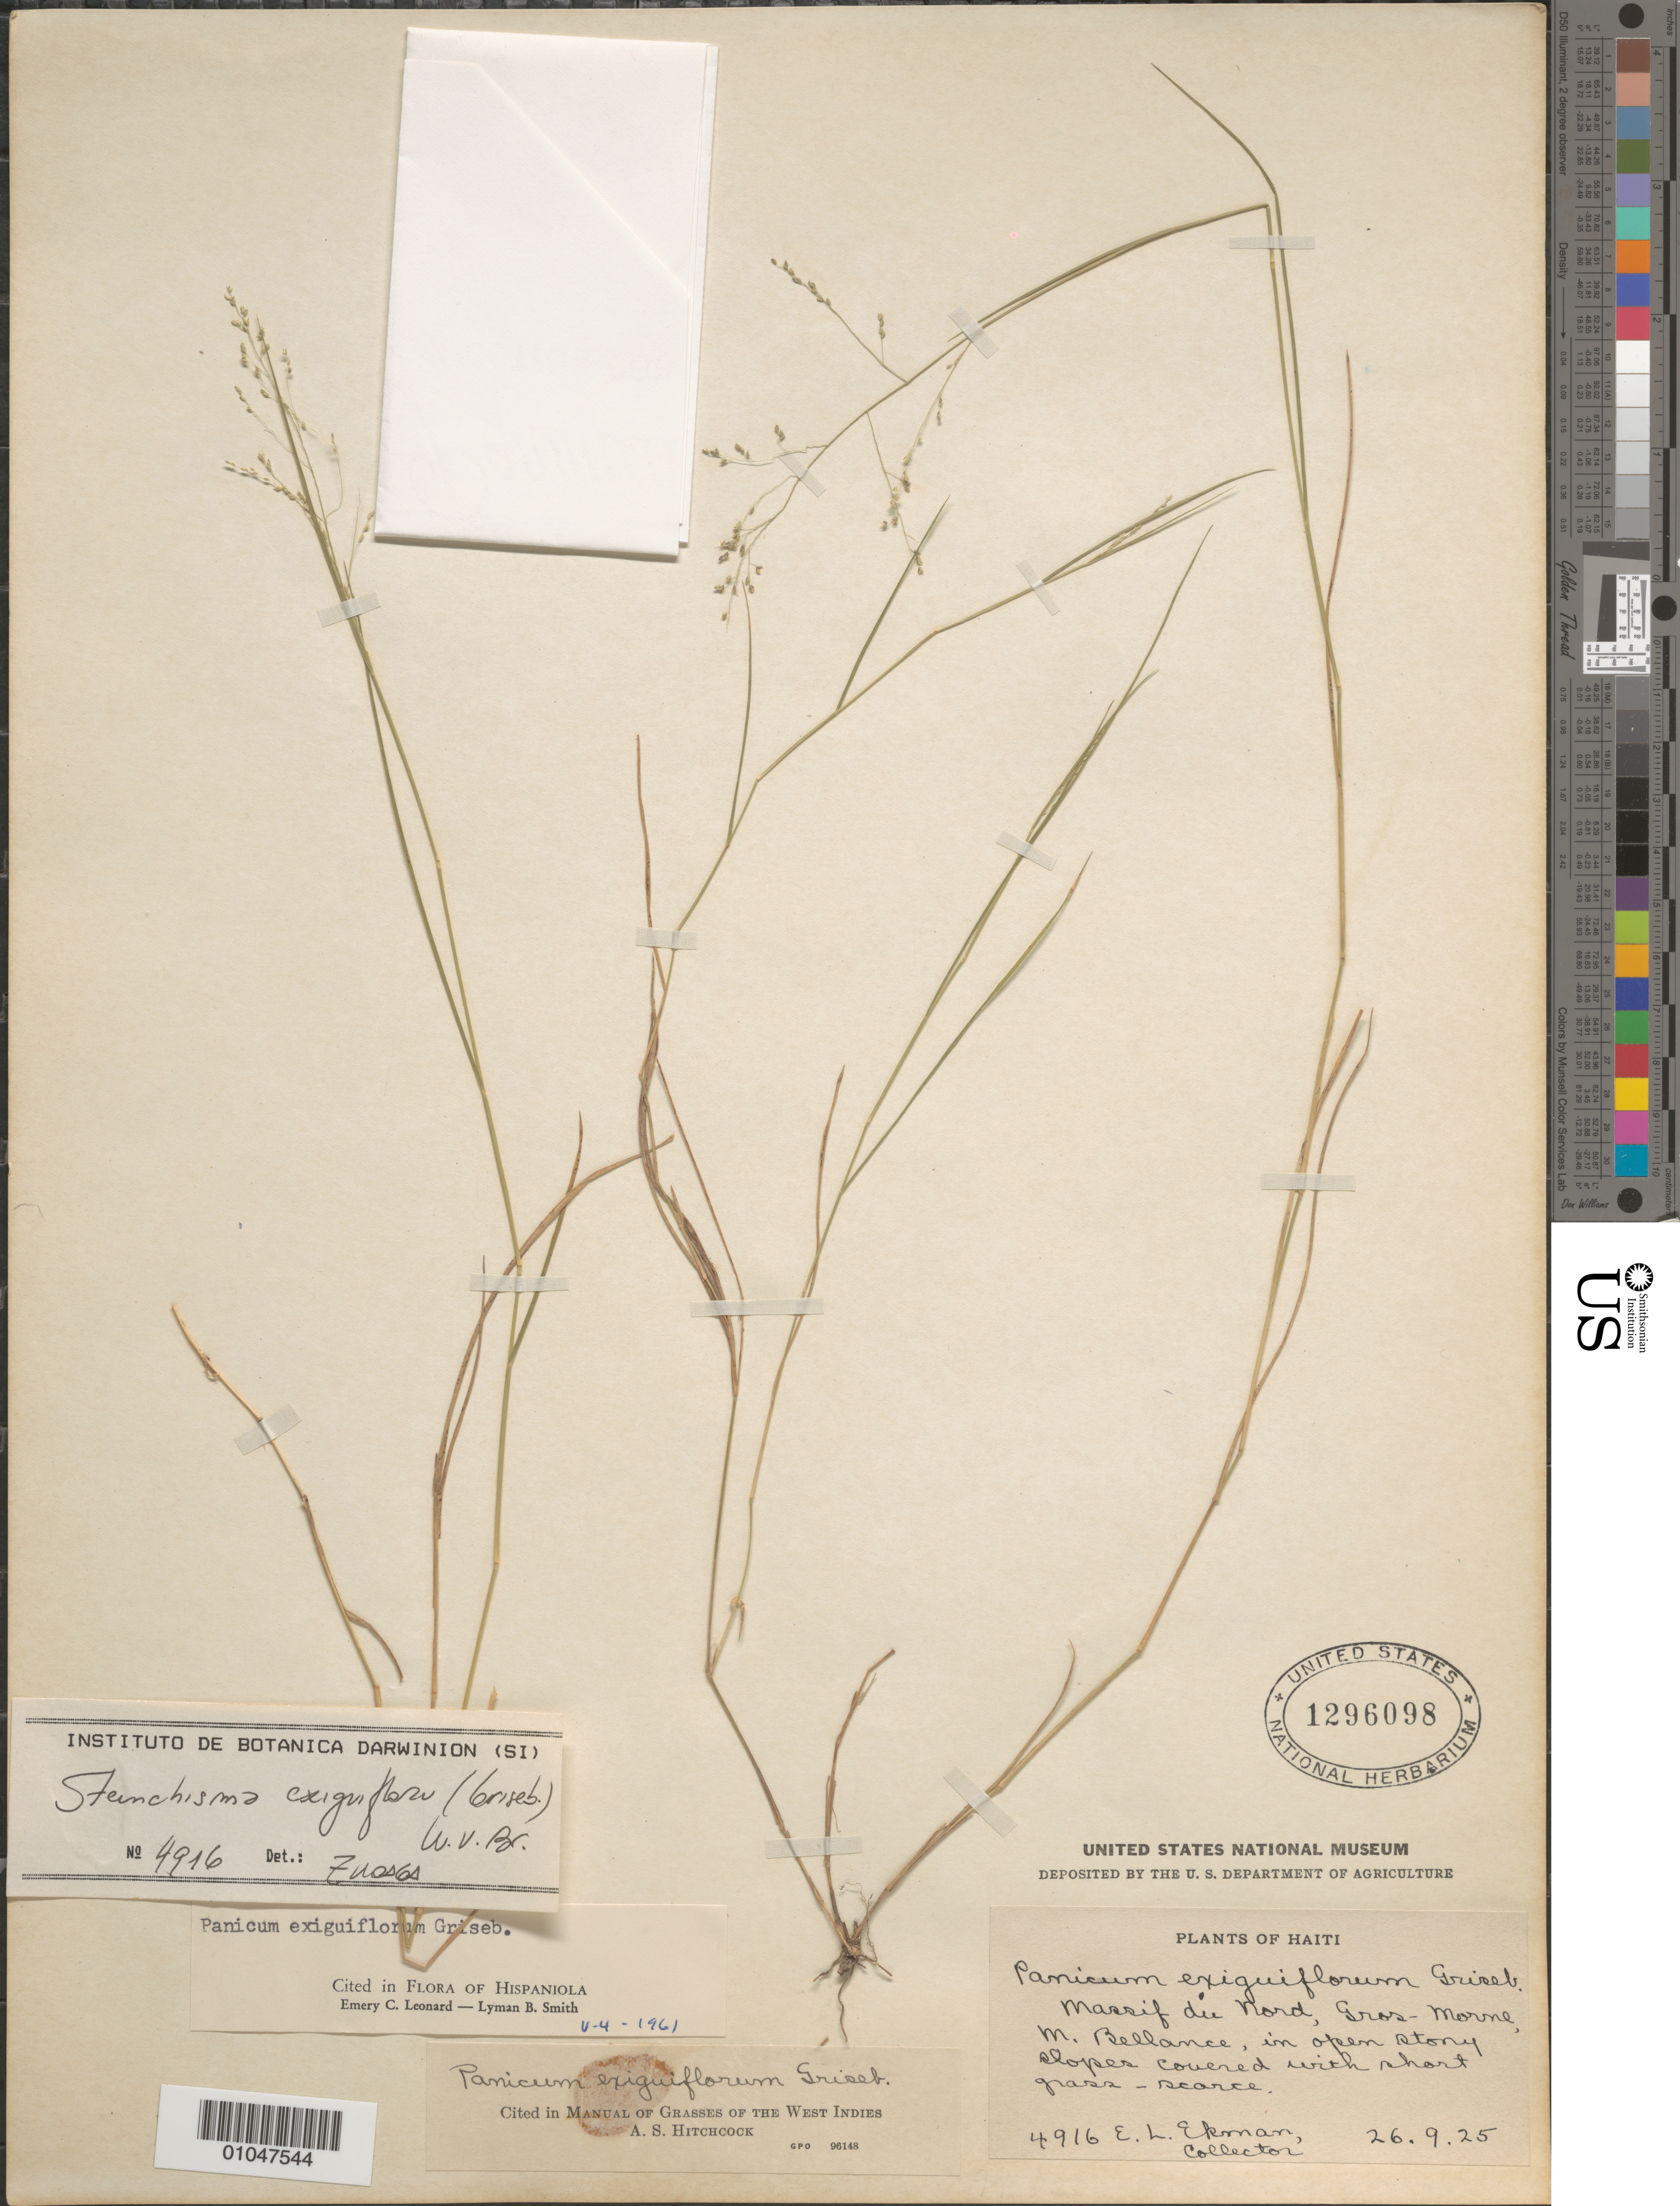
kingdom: Plantae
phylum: Tracheophyta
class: Liliopsida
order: Poales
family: Poaceae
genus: Panicum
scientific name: Panicum exiguiflorum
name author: Griseb.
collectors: E. L. Ekman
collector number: H 4916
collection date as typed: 26 Sep 1925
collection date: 1925-09-26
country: Haiti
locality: Massif du Nord, Gros-Morne slopes covered with short grass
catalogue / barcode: US 1296098